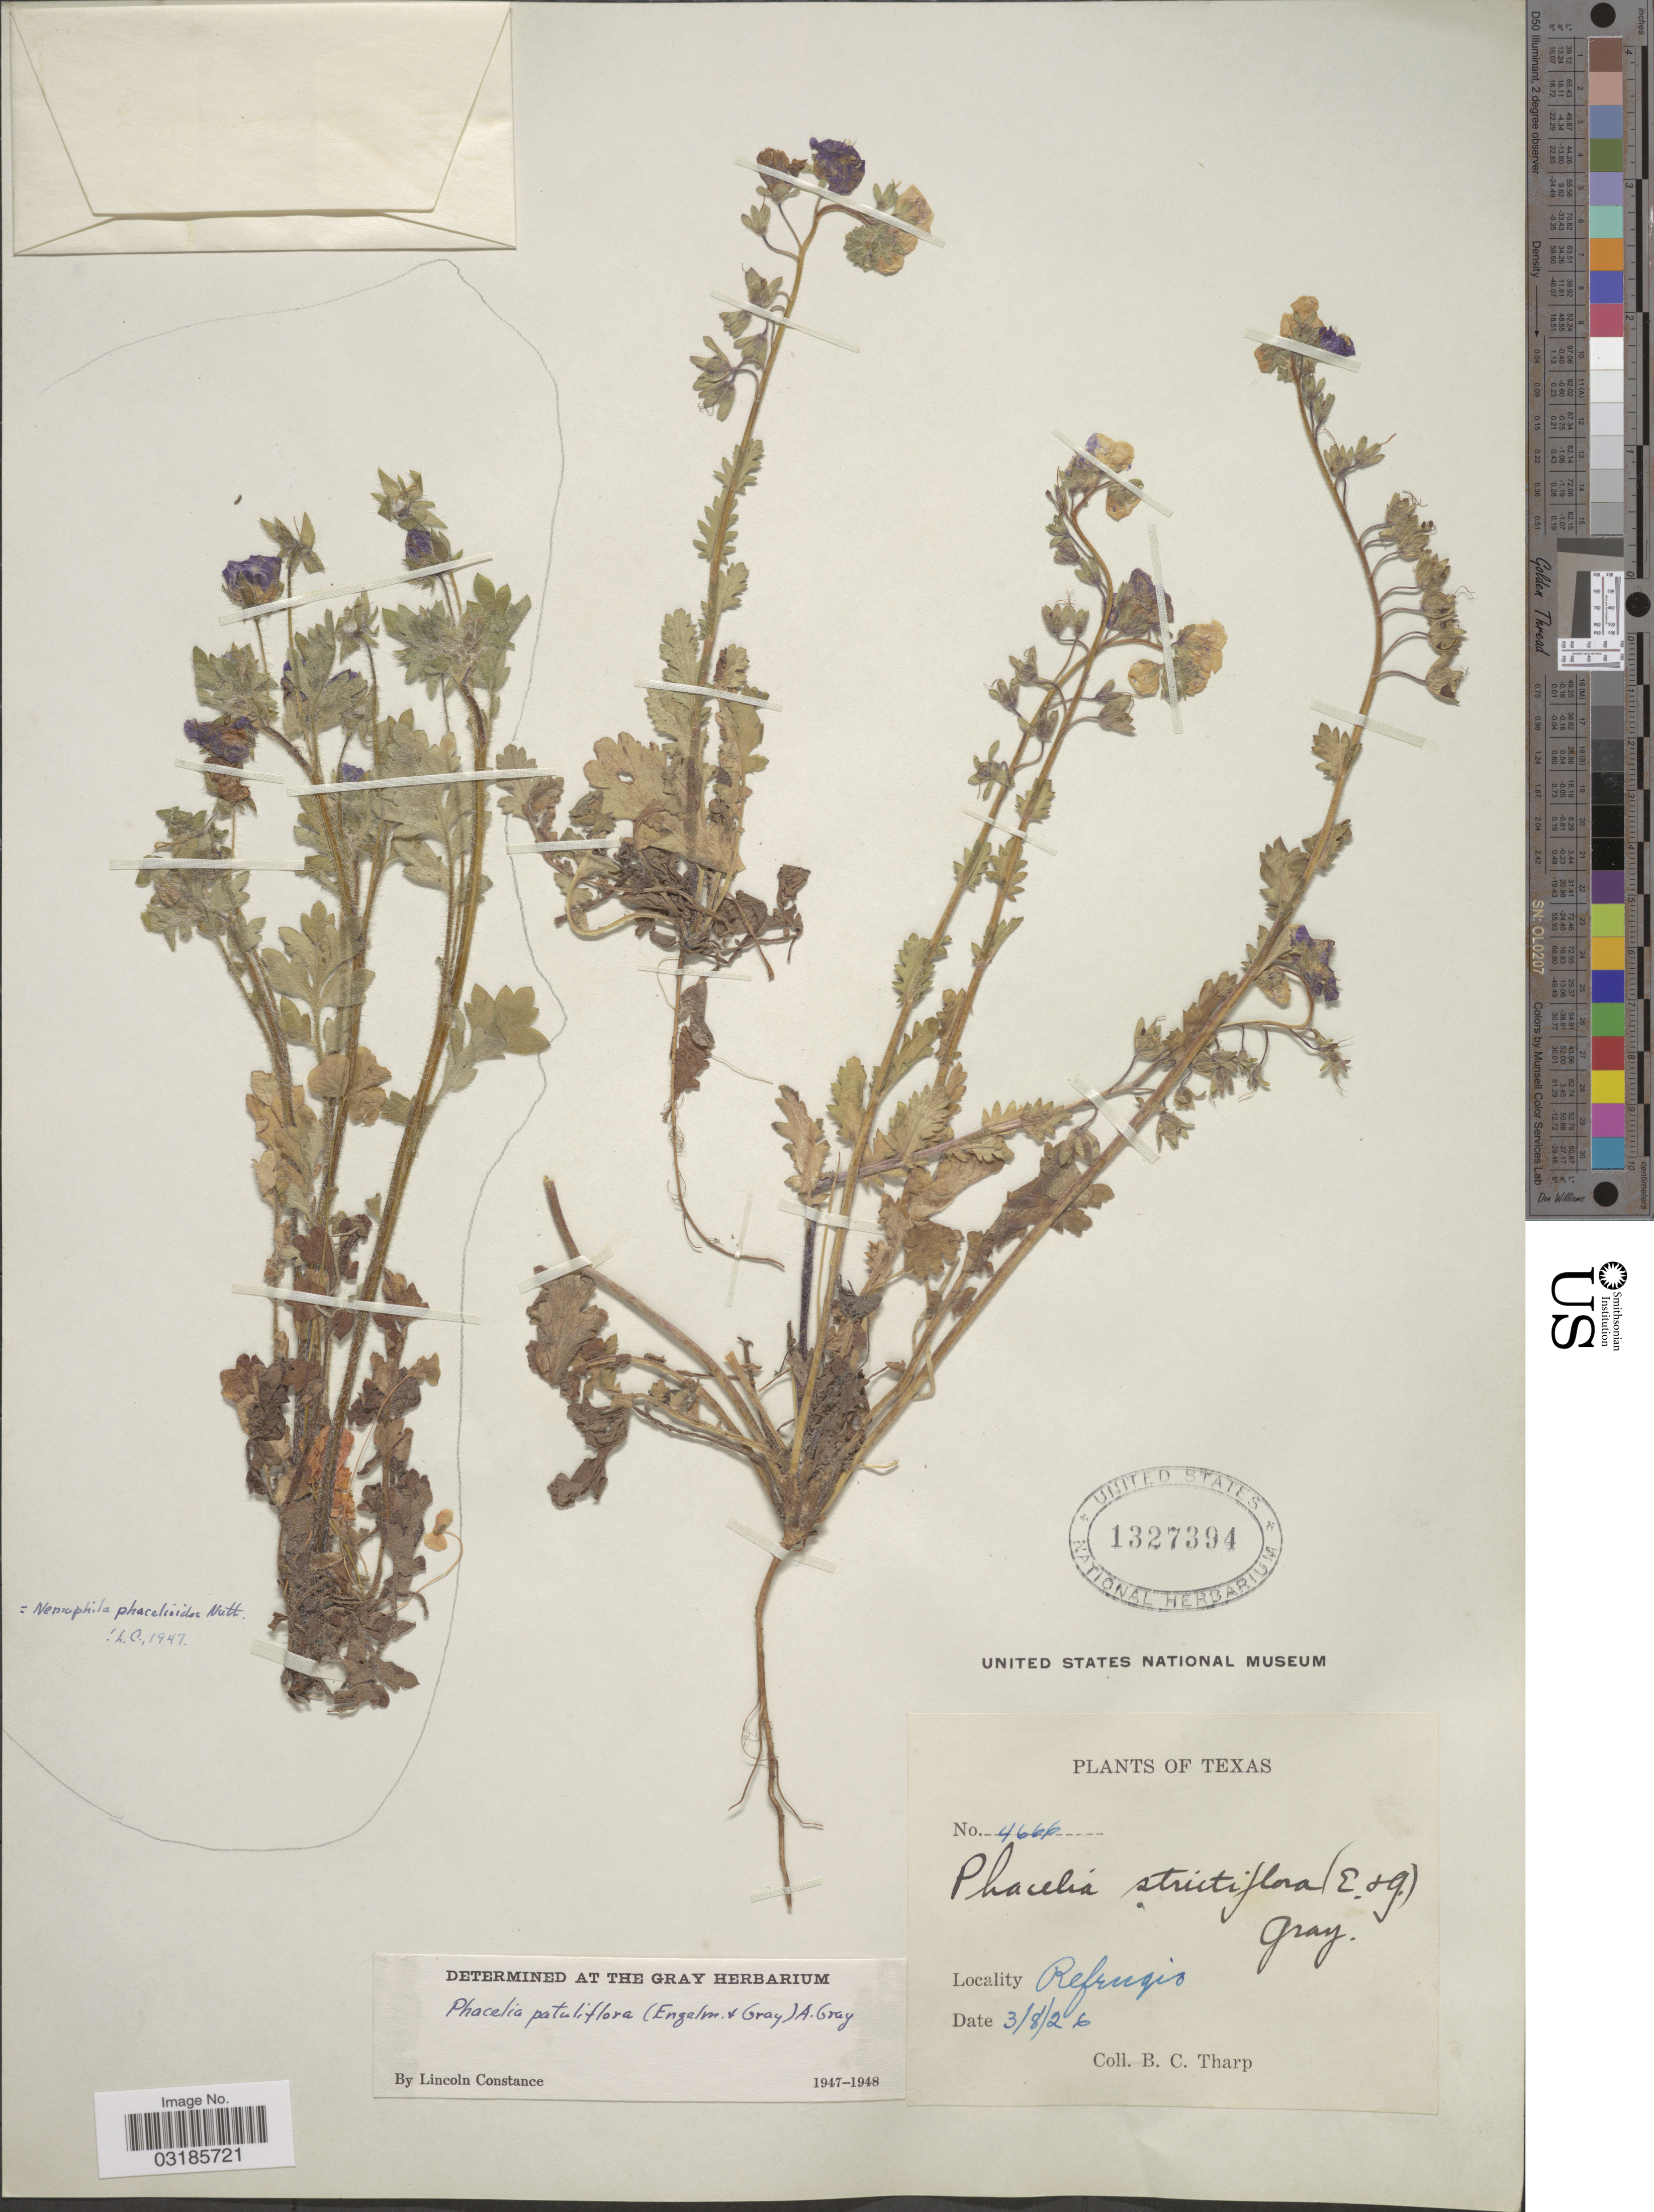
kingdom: Plantae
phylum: Tracheophyta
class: Magnoliopsida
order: Boraginales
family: Hydrophyllaceae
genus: Phacelia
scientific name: Phacelia patuliflora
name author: (Engelm. & A. Gray) A. Gray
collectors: B. C. Tharp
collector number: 4666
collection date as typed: Transcribed d/m/y: 8/3/26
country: United States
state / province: Texas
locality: Refrugio.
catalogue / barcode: US 1327394